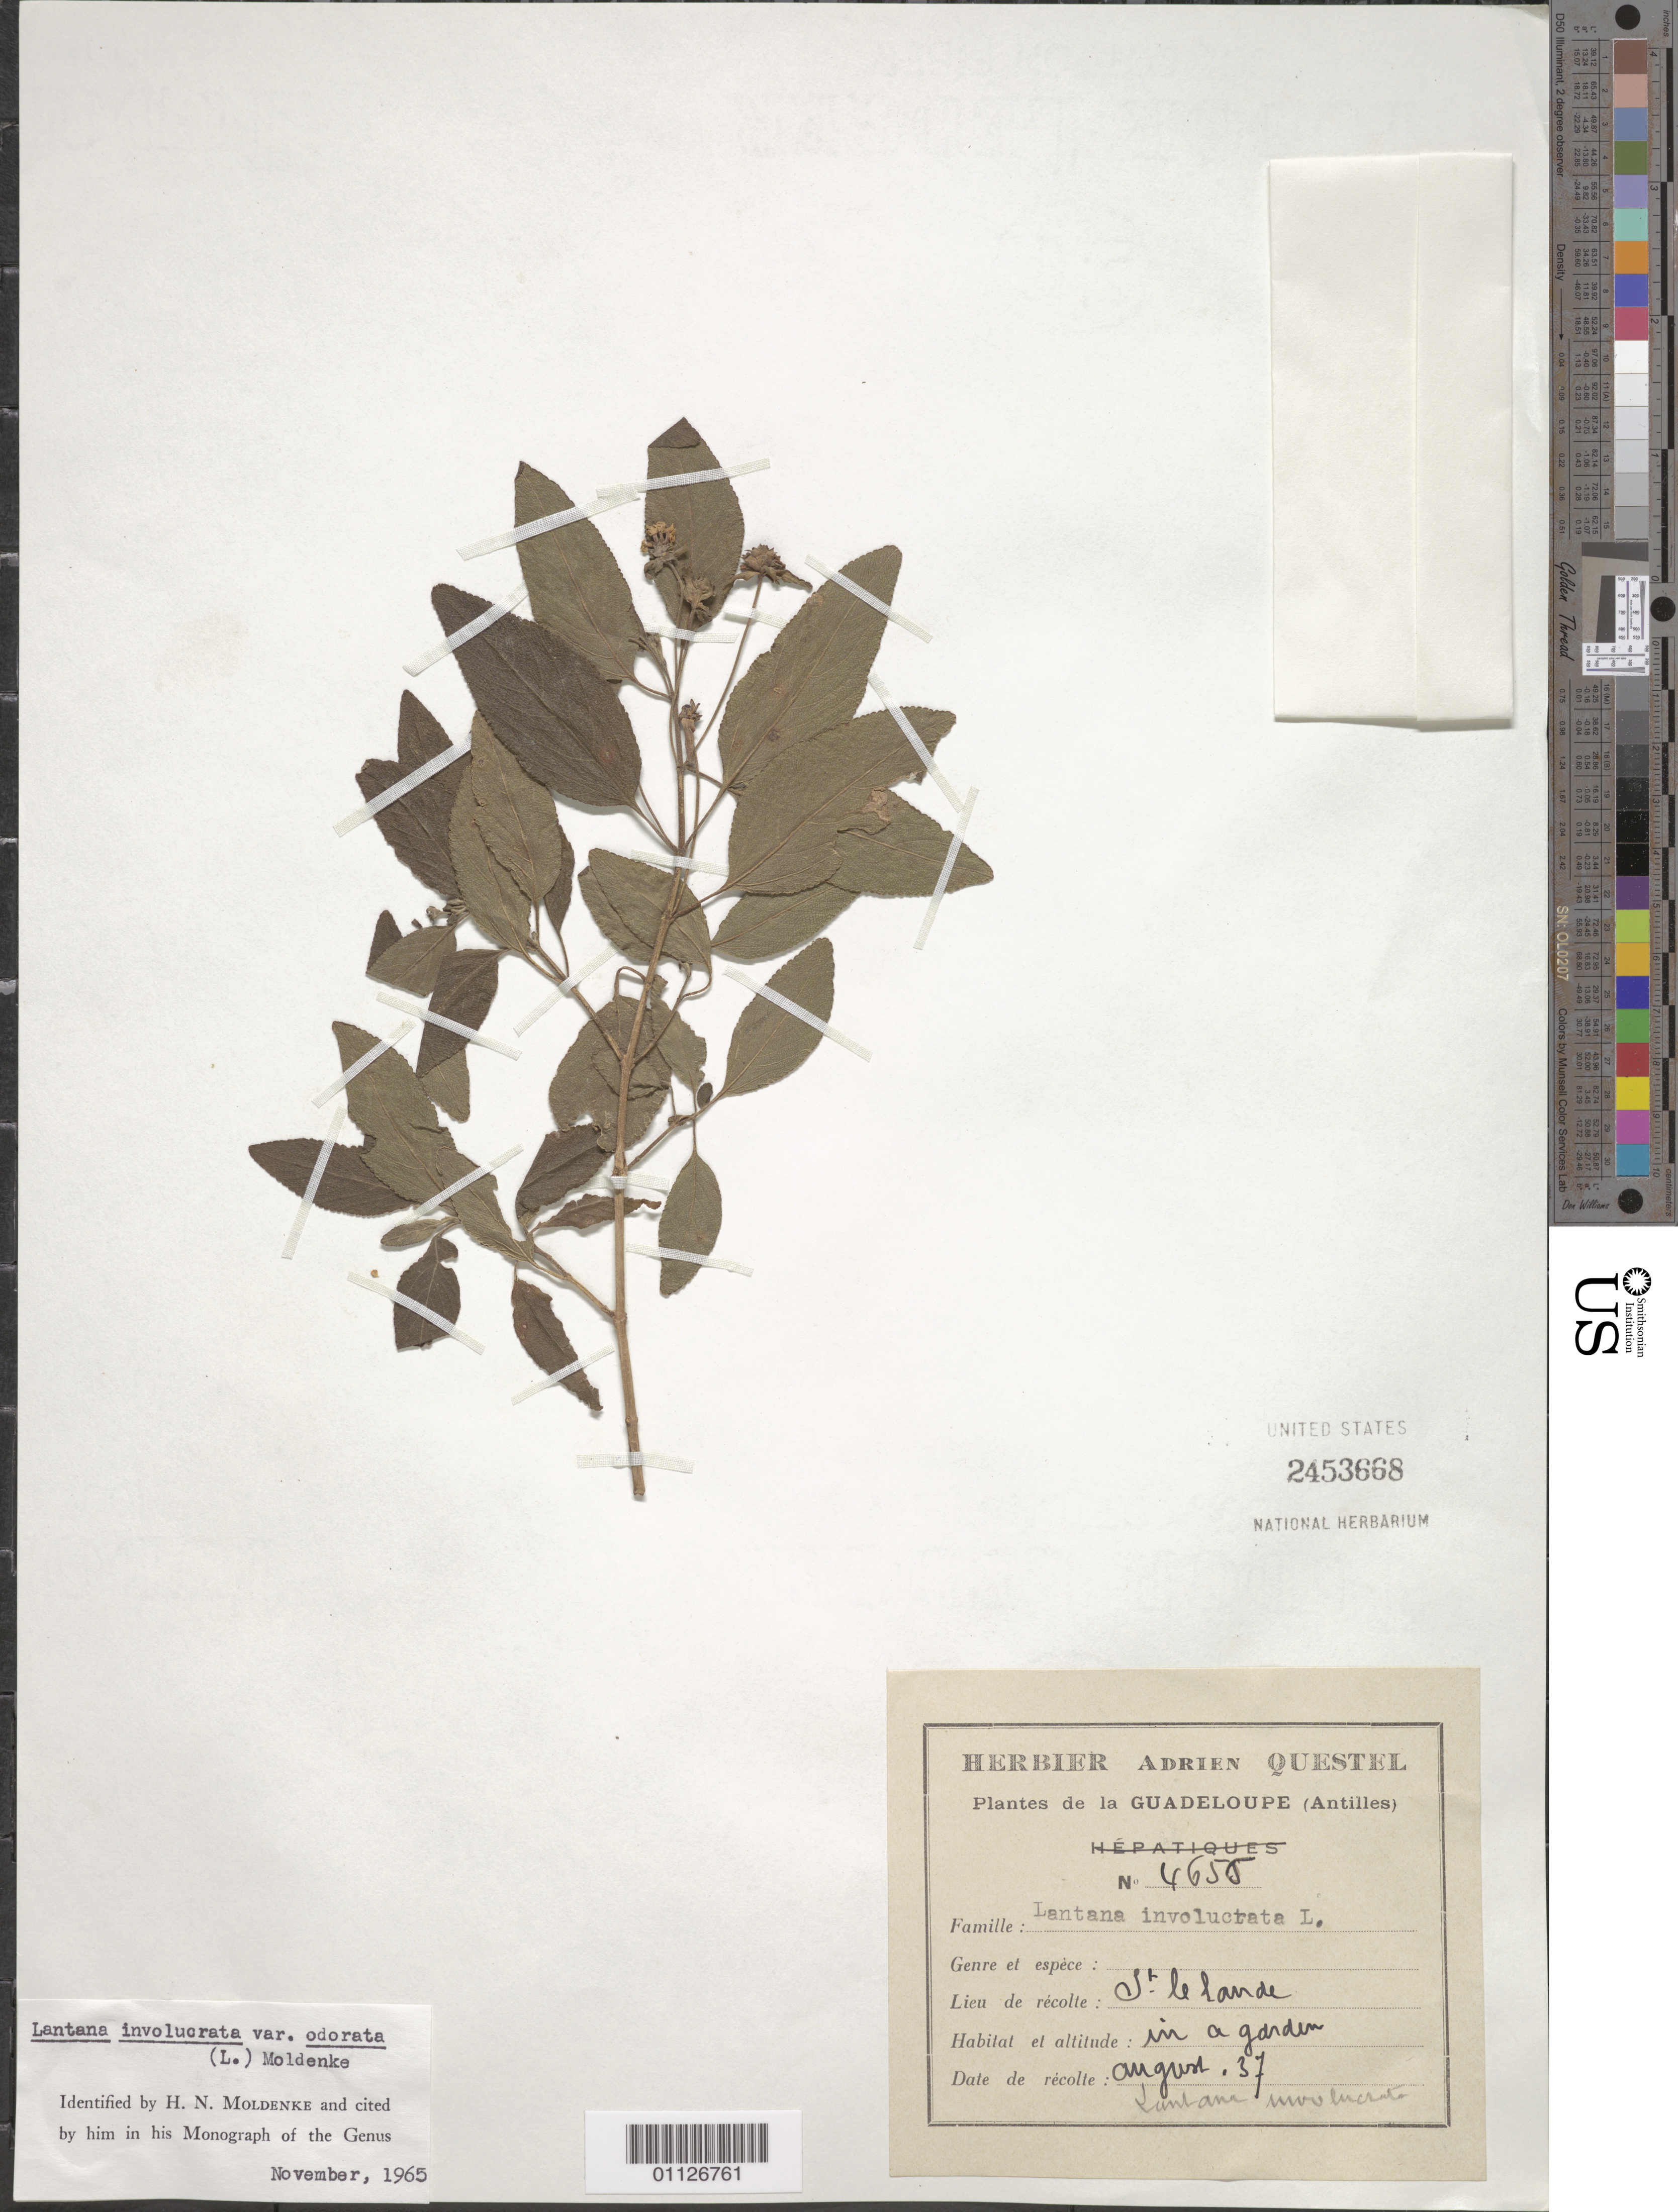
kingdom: Plantae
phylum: Tracheophyta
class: Magnoliopsida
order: Lamiales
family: Verbenaceae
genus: Lantana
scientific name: Lantana involucrata var. odorata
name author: (L.) Moldenke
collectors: A. Questel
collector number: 4655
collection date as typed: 01 Aug 1937 to 31 Aug 1937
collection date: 1937-08-01/1937-08-31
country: Guadeloupe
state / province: St. Claude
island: Basse Terre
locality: In a garden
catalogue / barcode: US 2453668